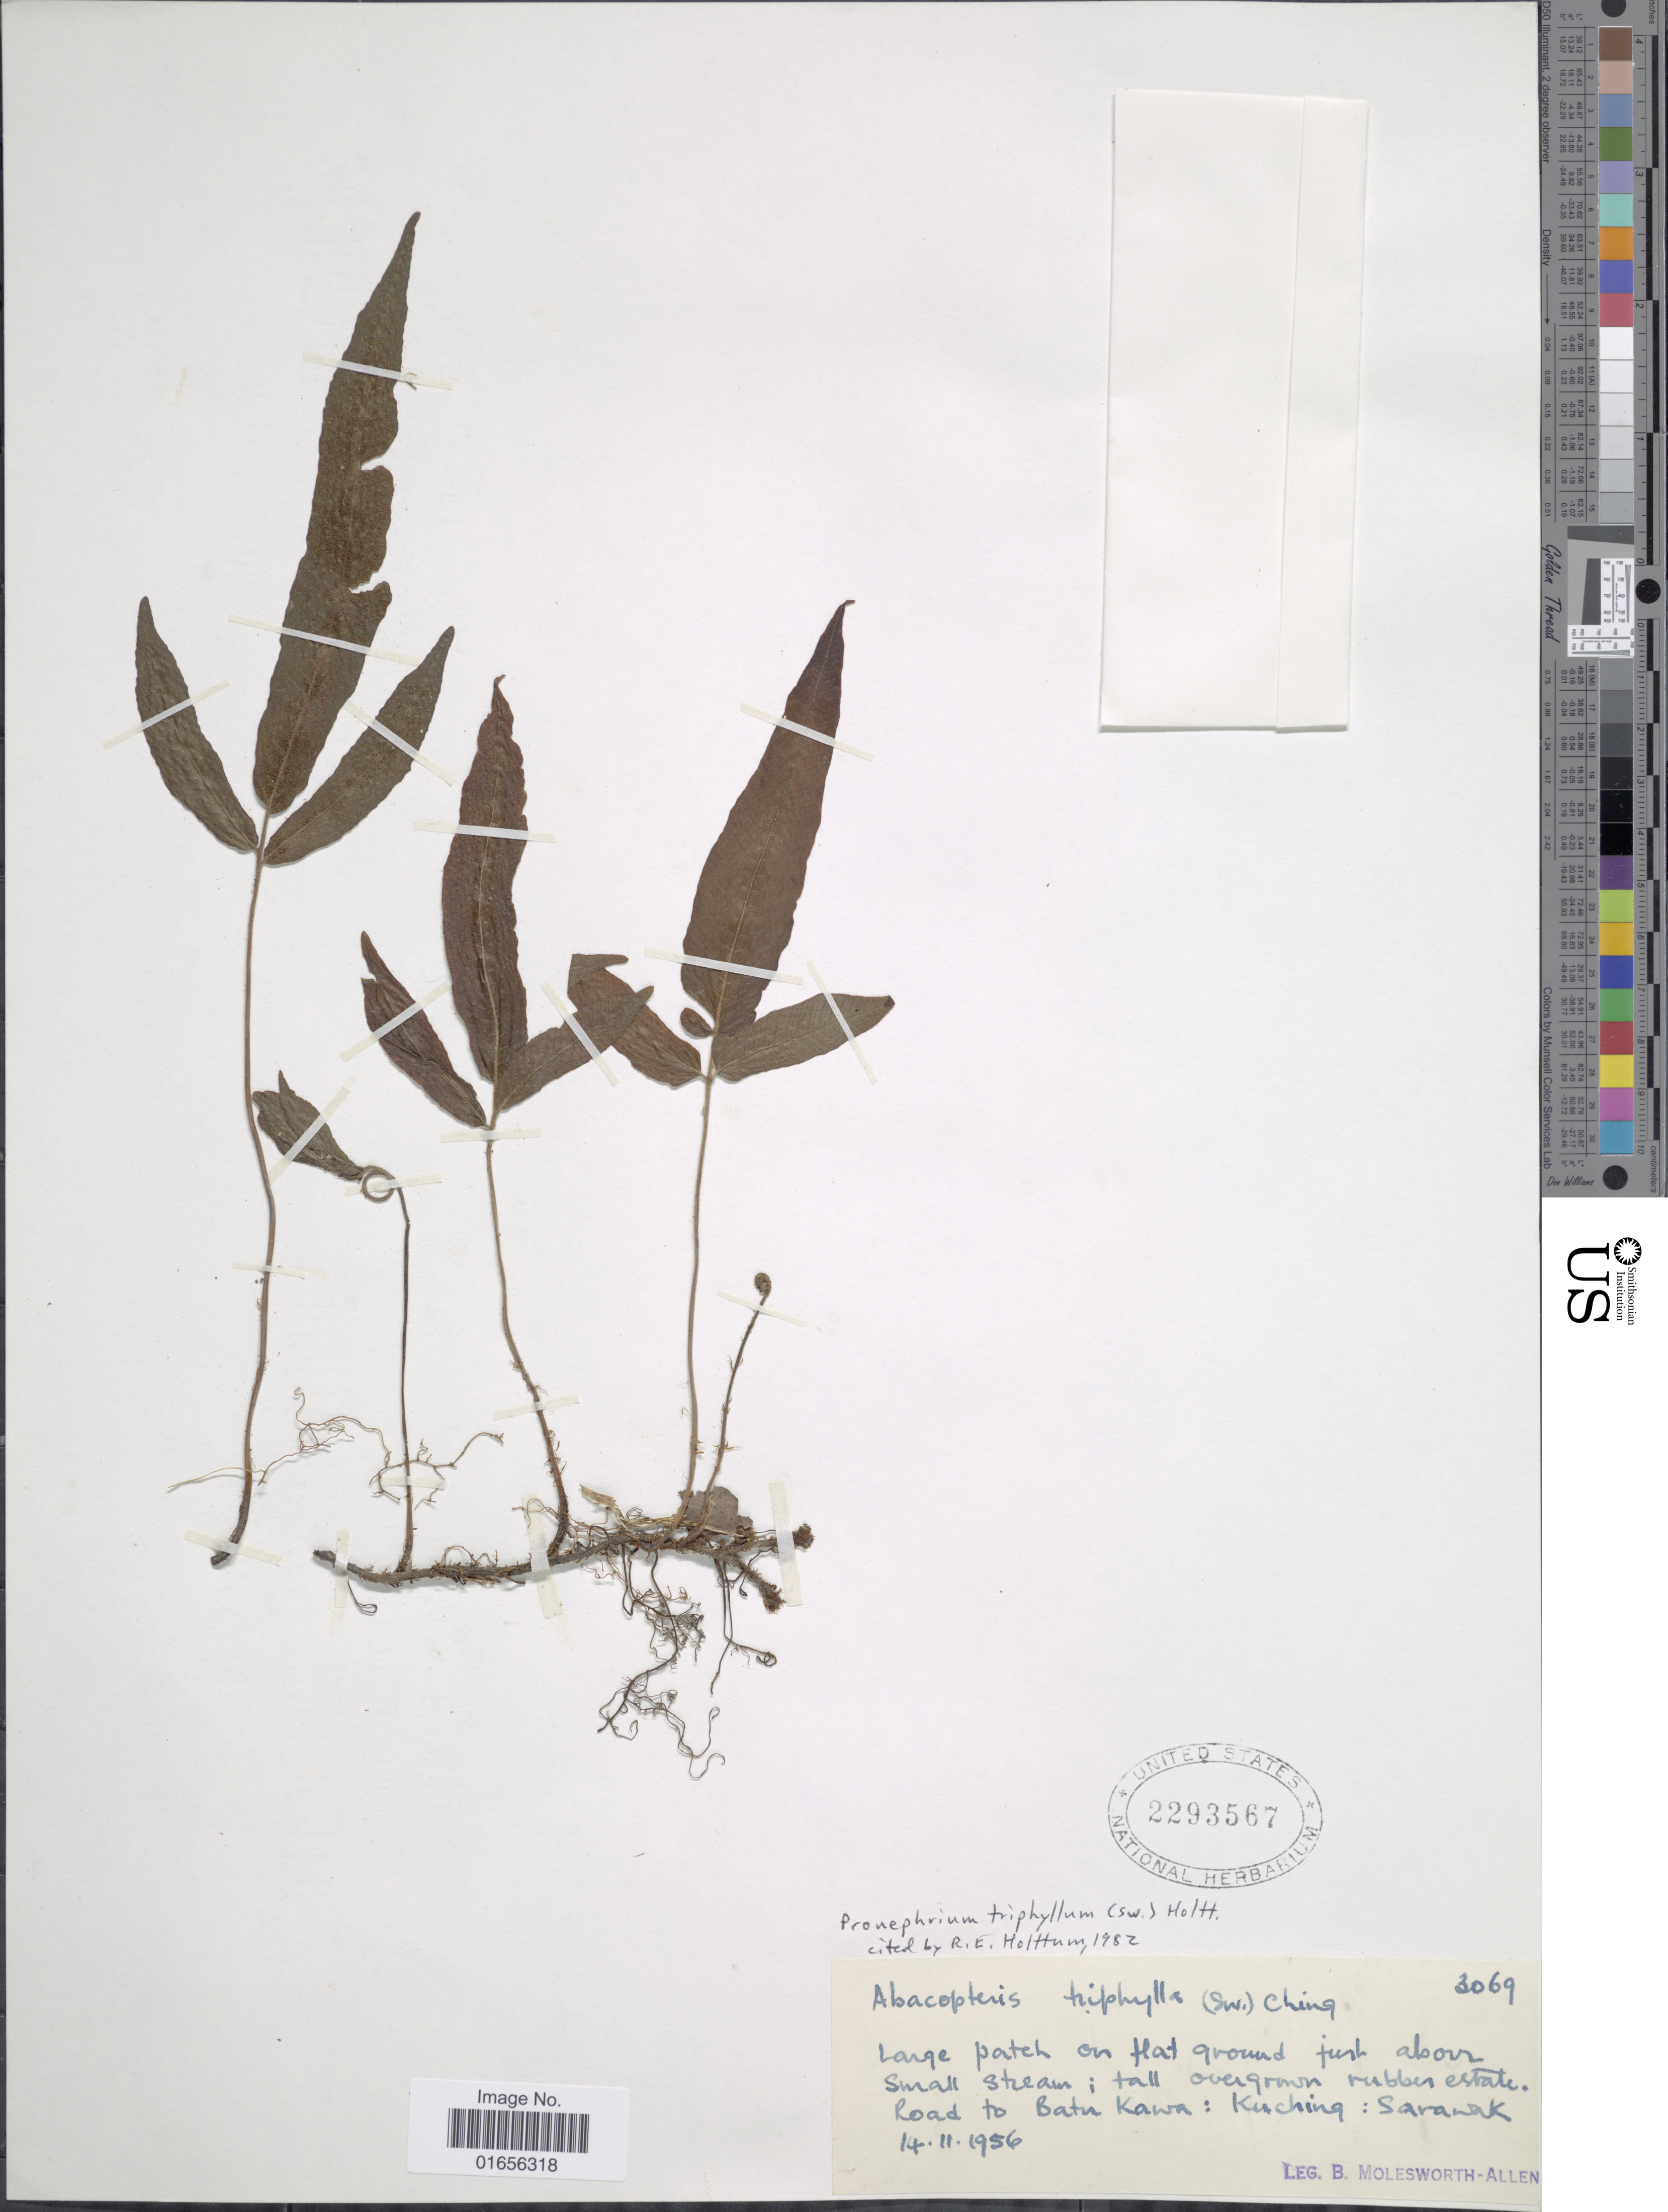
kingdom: Plantae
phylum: Tracheophyta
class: Polypodiopsida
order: Polypodiales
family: Thelypteridaceae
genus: Pronephrium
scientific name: Pronephrium triphyllum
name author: (Sw.) Holttum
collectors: B. E. G. Molesworth-Allen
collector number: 3069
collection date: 1956-11-14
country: Malaysia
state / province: Sarawak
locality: Small stream; tall overgrown rubber estate. Road to Batu Kawa: Kuching.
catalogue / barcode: US 2293567